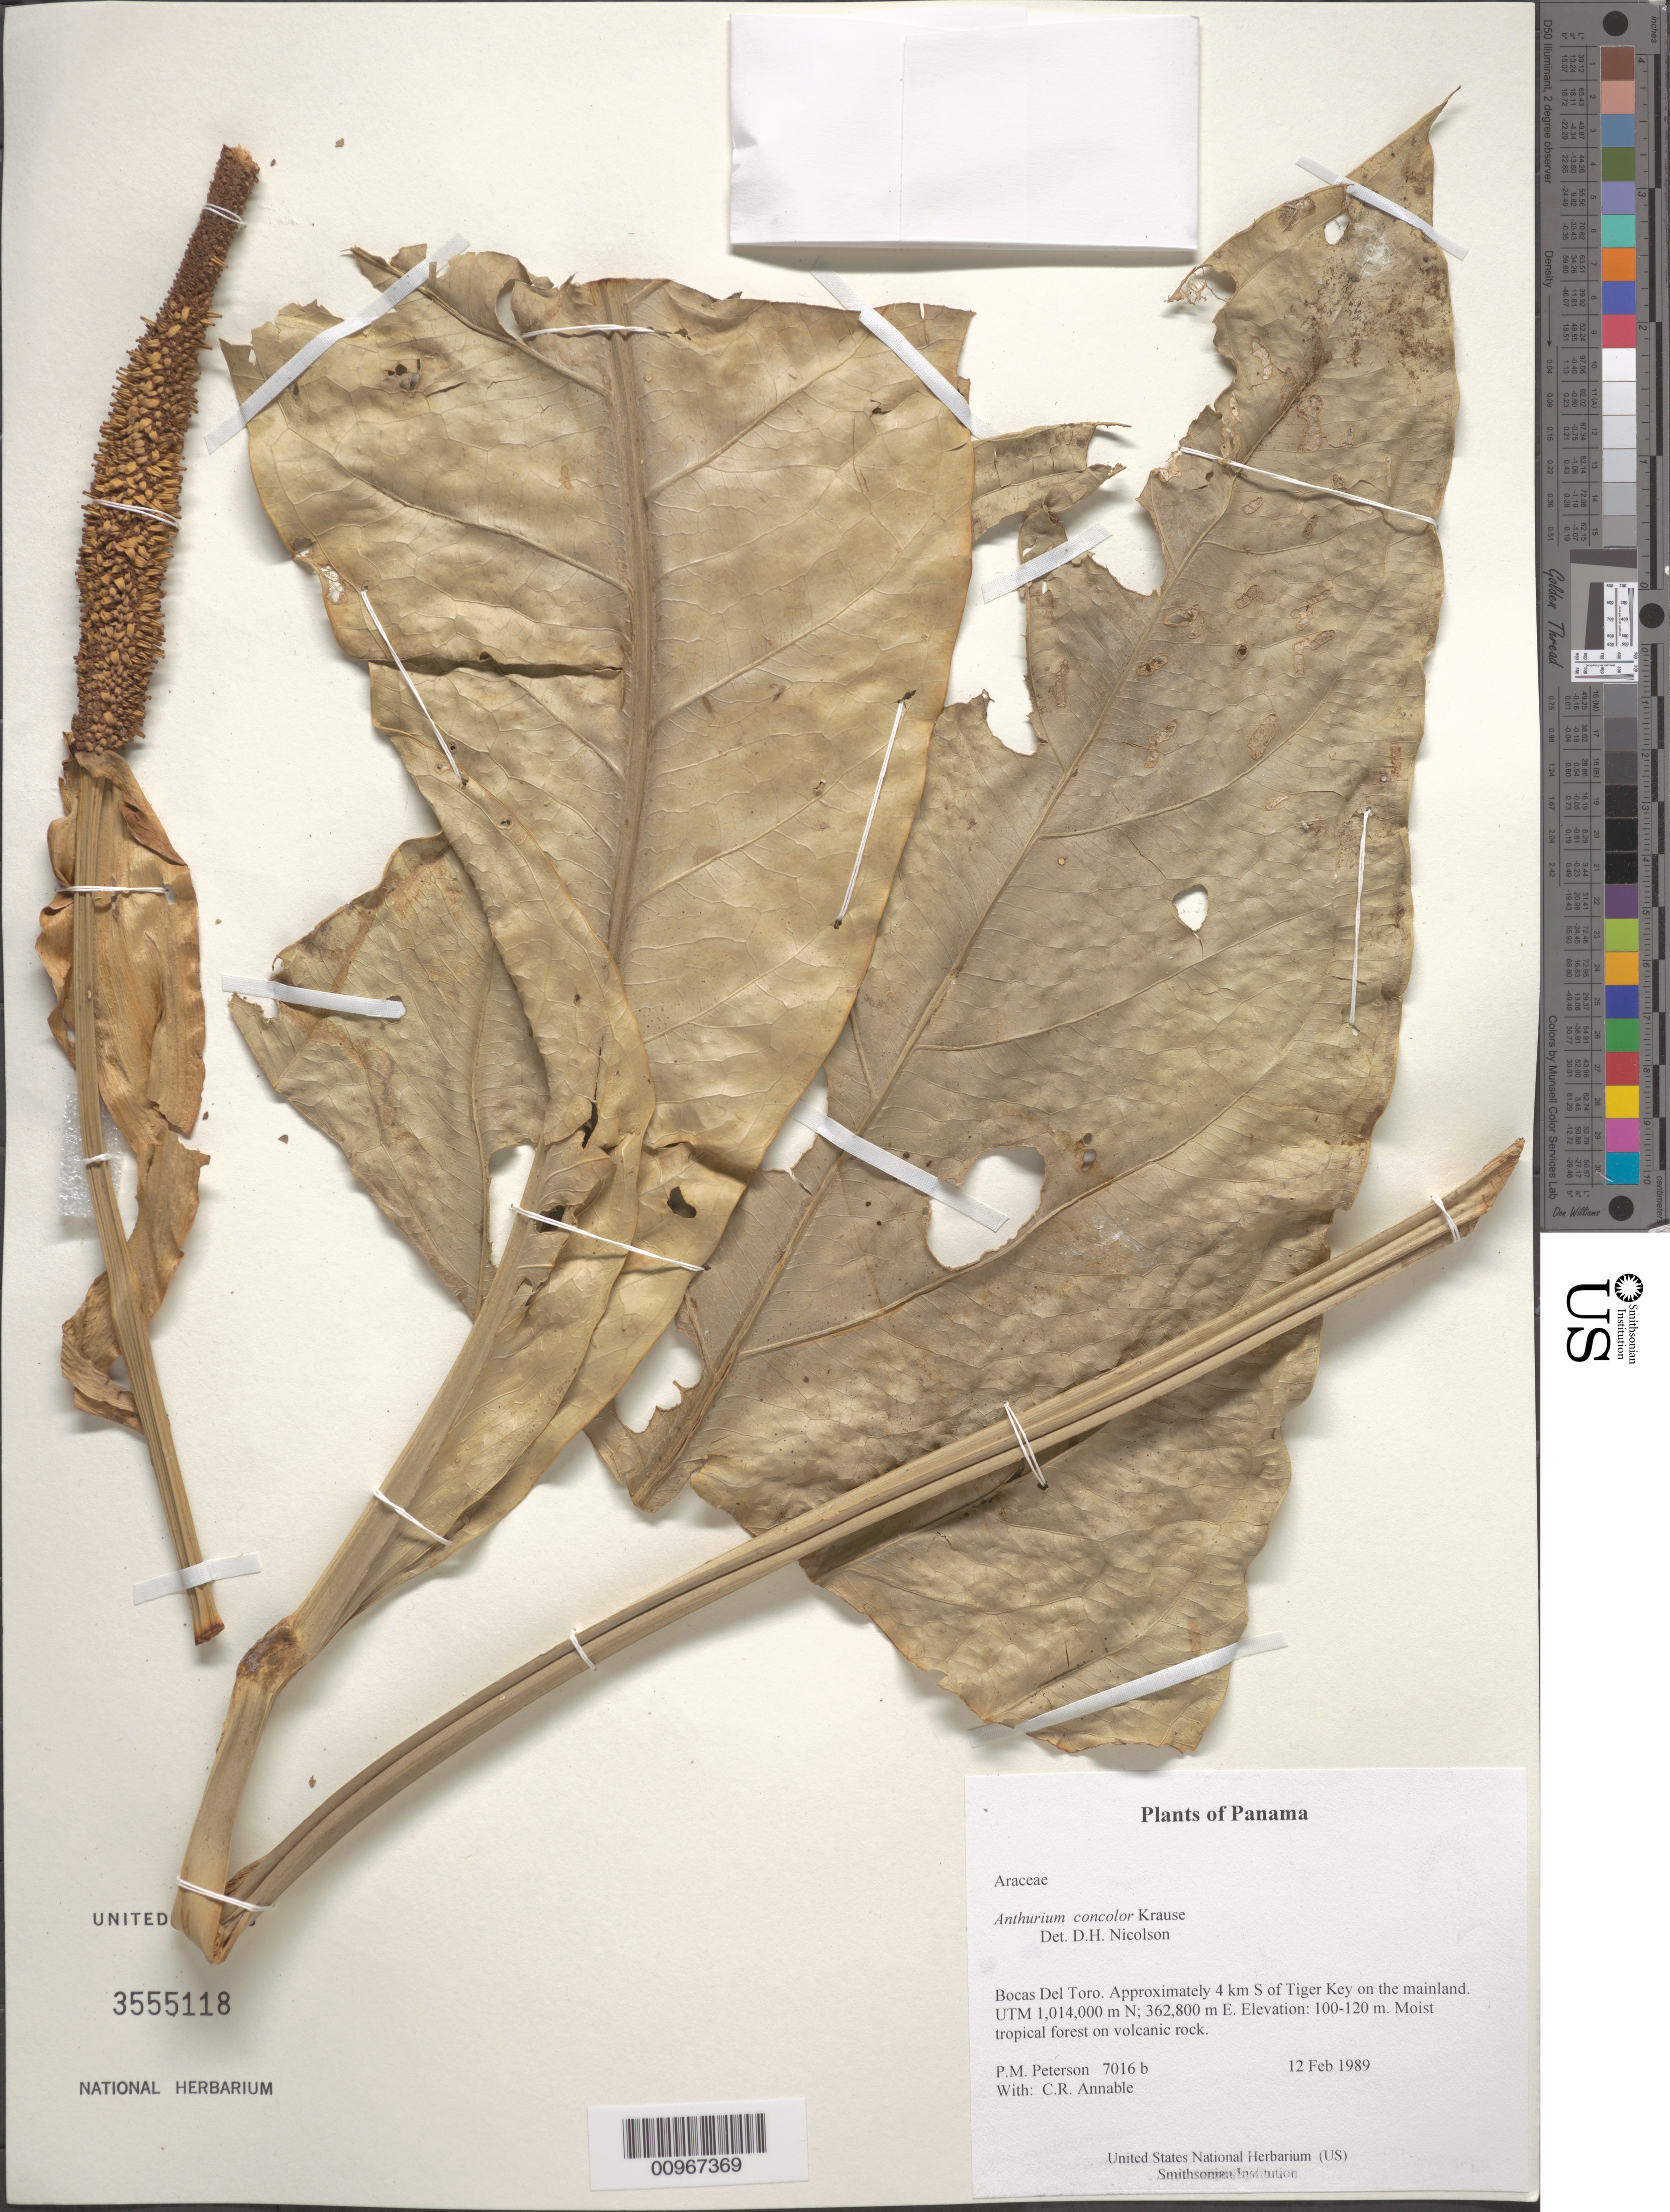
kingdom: Plantae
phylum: Tracheophyta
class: Liliopsida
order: Alismatales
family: Araceae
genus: Anthurium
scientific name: Anthurium concolor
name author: K. Krause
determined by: Nicolson, Dan H.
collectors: P. M. Peterson & C. R. Annable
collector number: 07016 b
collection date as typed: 12 Feb 1989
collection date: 1989-02-12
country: Panama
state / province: Bocas del Toro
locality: Approximately 4 km S of Tiger Key on the mainland. UTM 1,014,000 m N; 362,800 m E.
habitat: Moist tropical forest on volcanic rock.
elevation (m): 100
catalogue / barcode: US 3555118